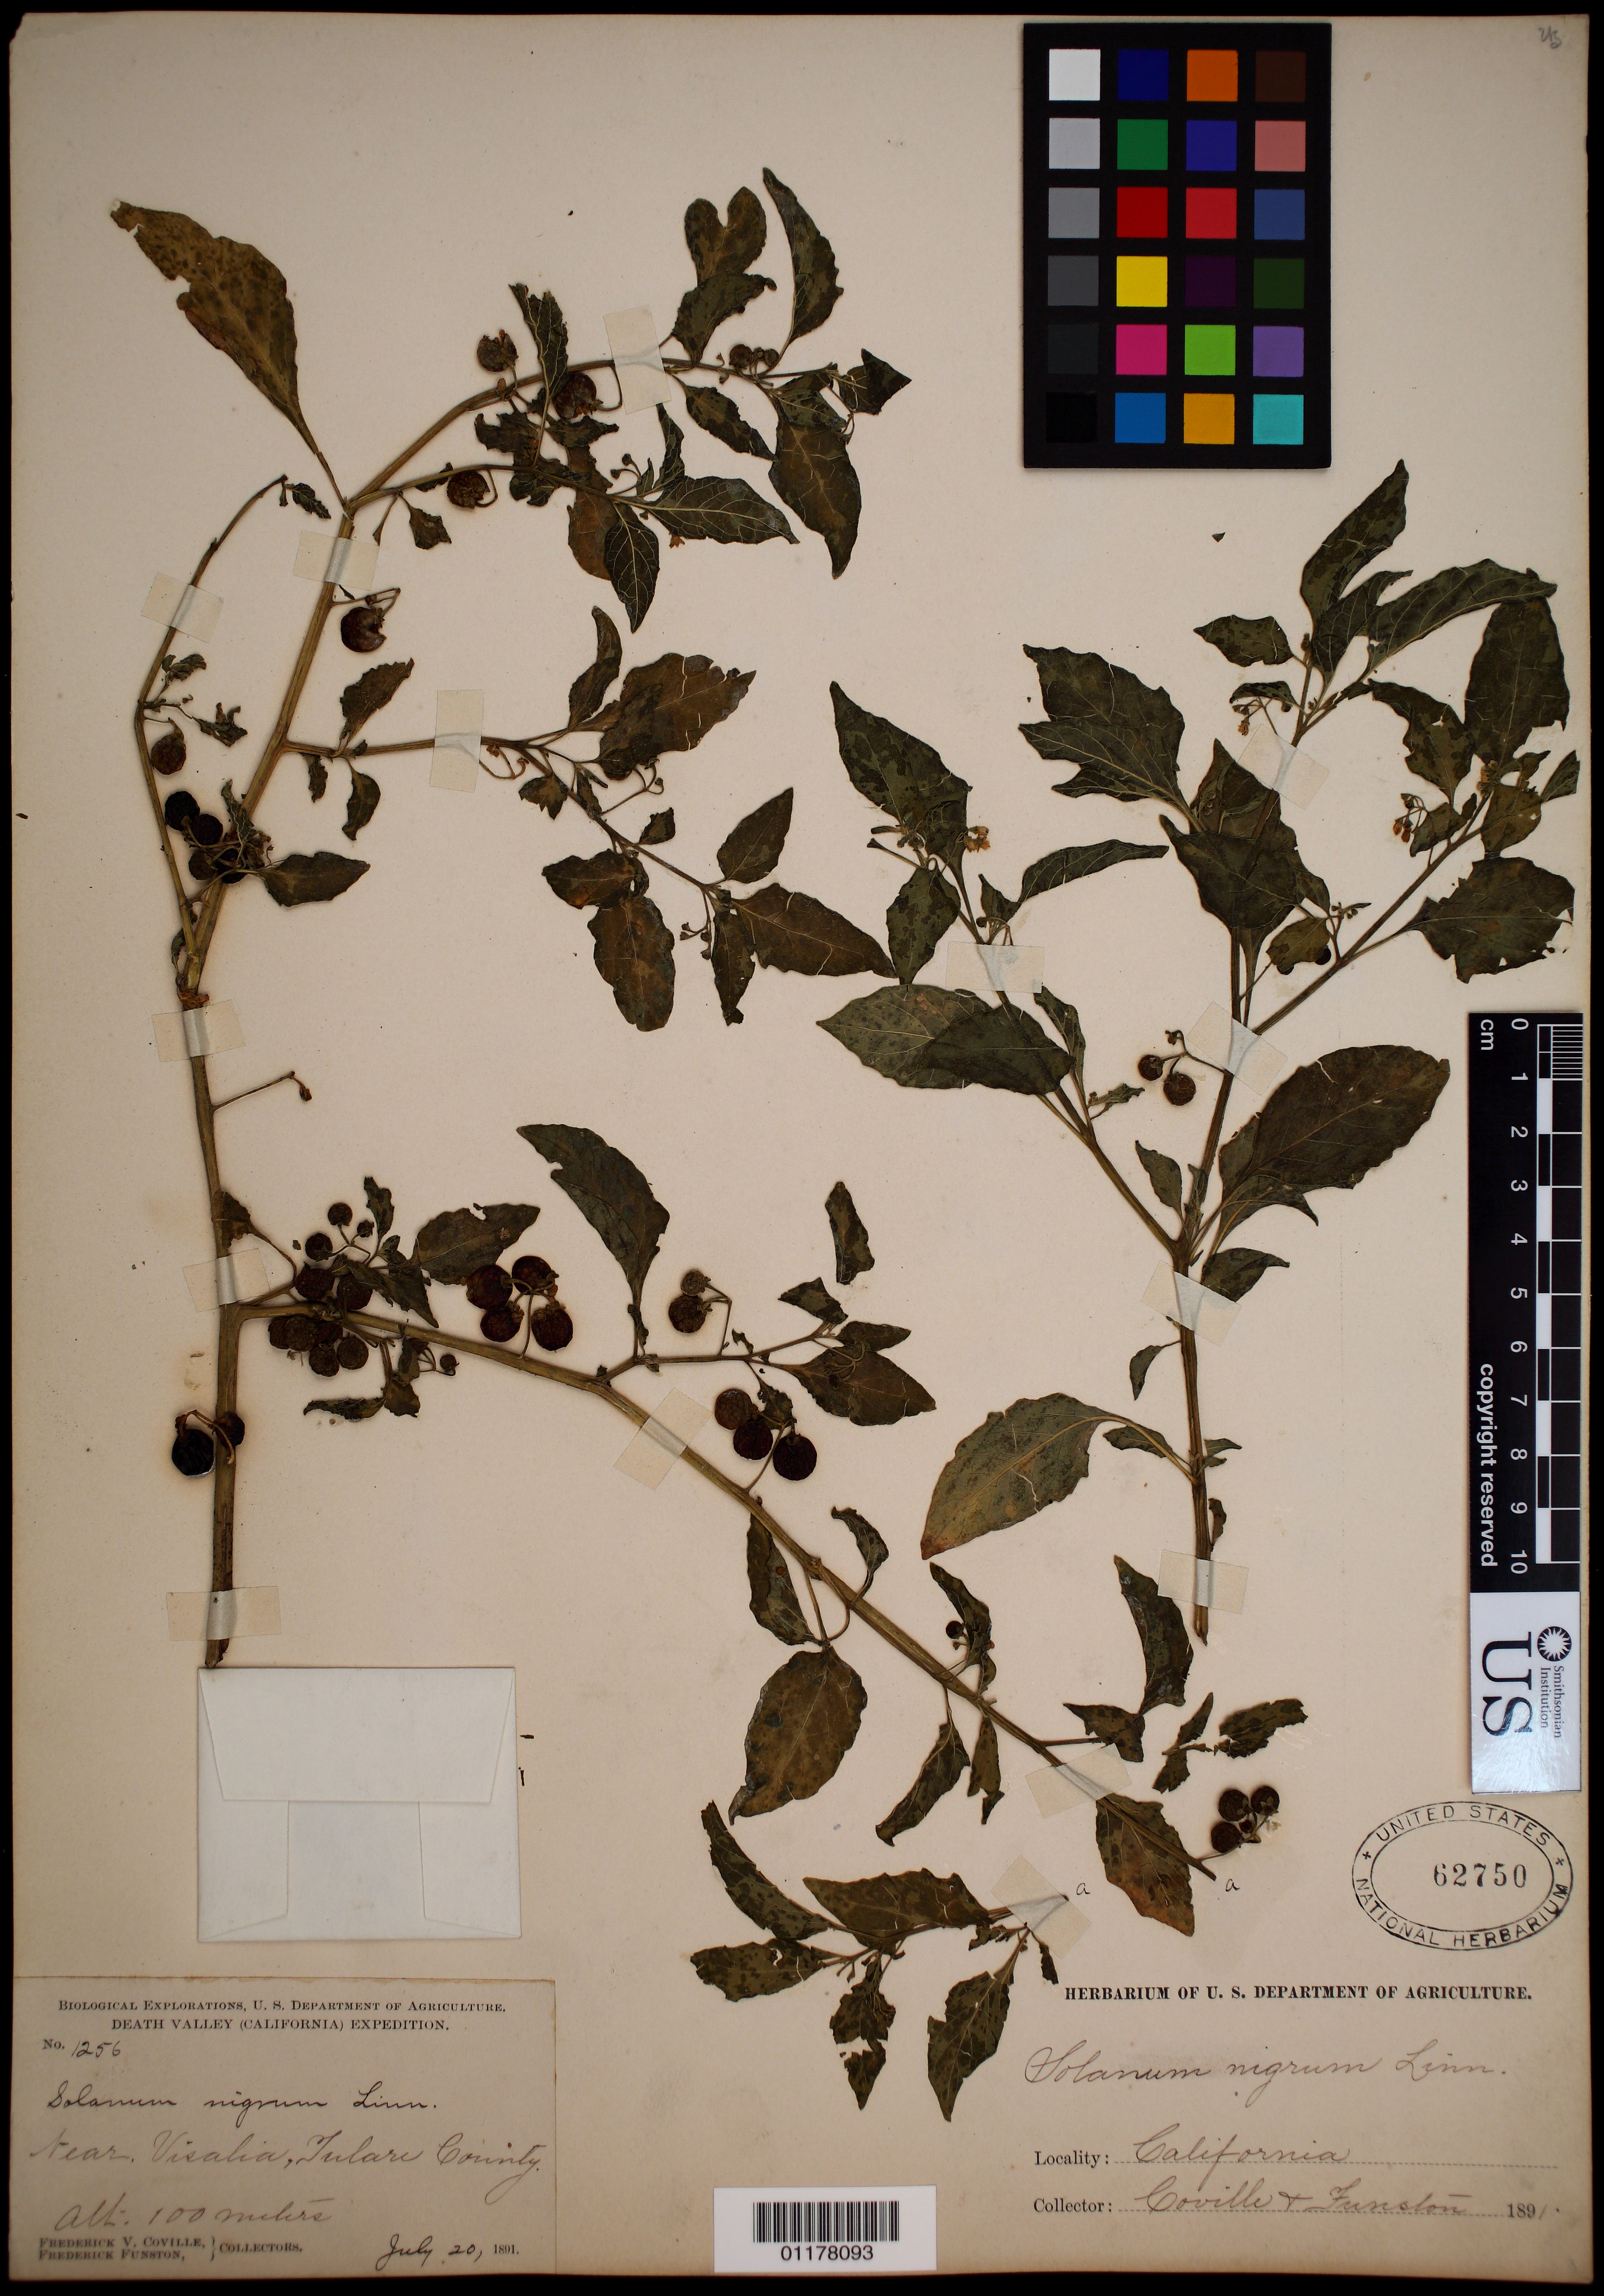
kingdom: Plantae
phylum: Tracheophyta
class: Magnoliopsida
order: Solanales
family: Solanaceae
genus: Solanum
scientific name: Solanum americanum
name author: Mill.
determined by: Knapp, S. D.; Särkinen, T.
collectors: F. V. Coville & F. Funston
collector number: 1256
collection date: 1891-07-20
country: United States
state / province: California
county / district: Tulare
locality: near Visalia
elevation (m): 100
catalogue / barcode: US 62750